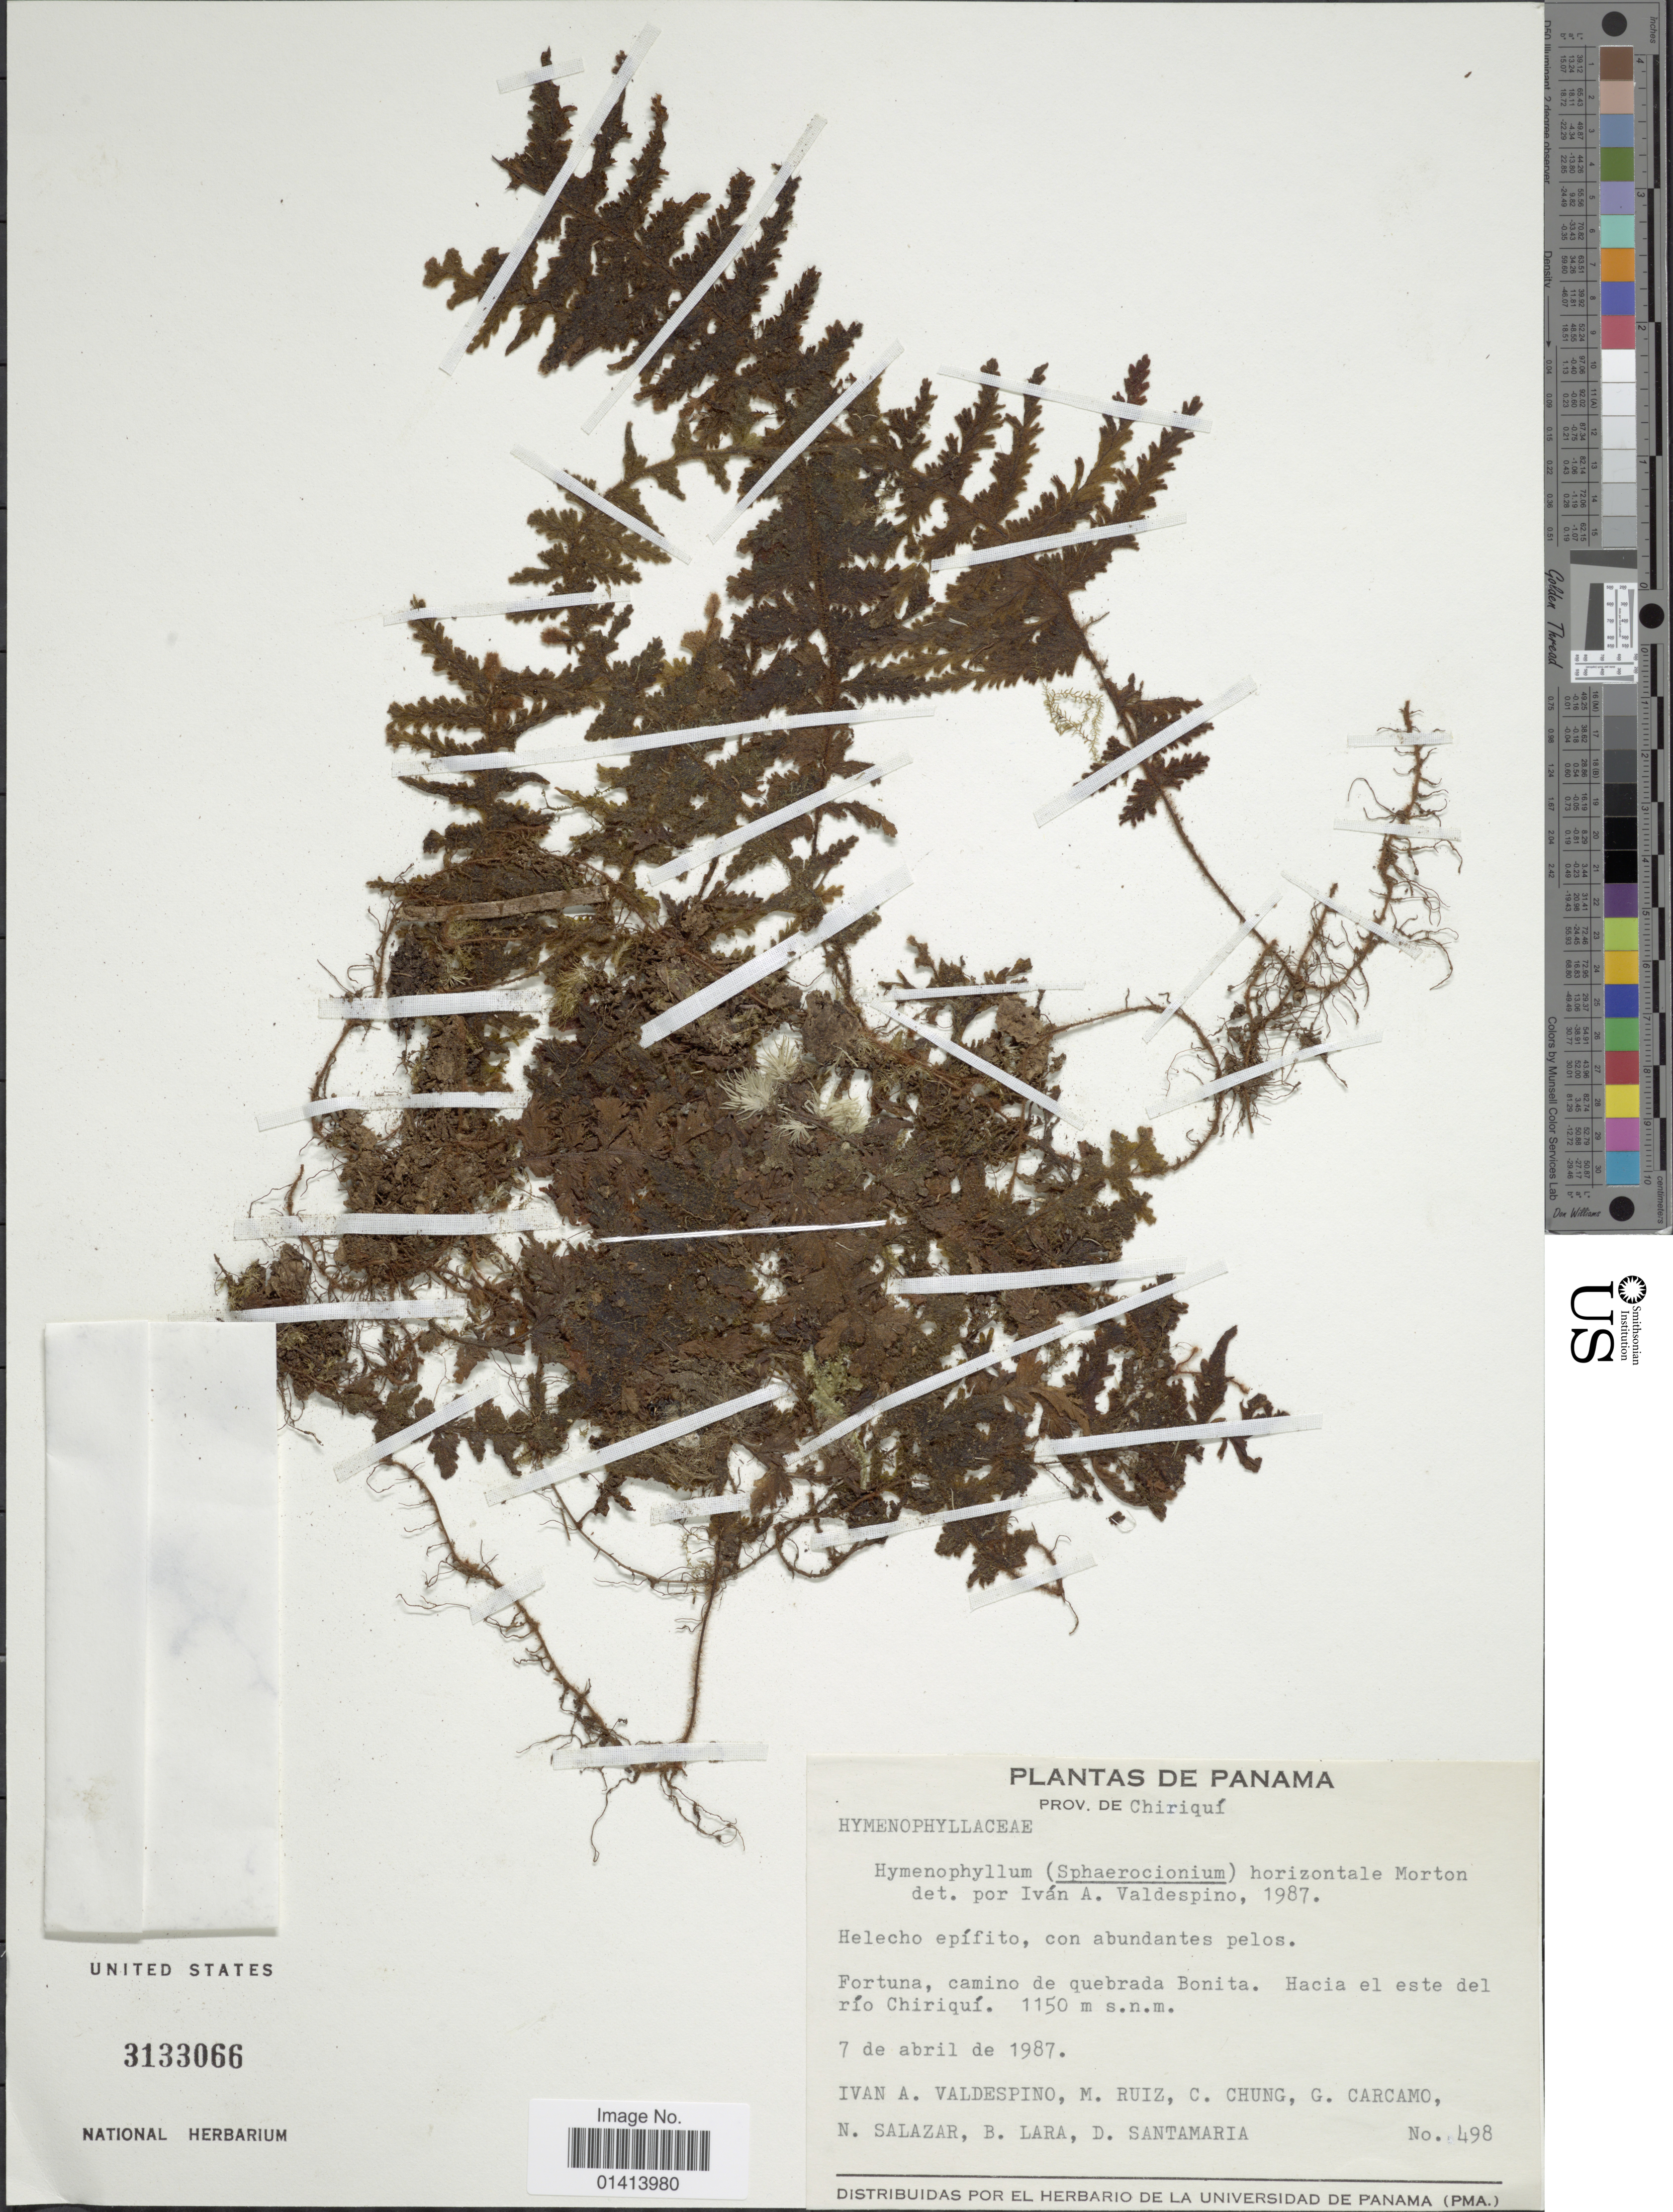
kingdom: Plantae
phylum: Tracheophyta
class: Polypodiopsida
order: Hymenophyllales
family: Hymenophyllaceae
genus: Hymenophyllum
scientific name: Hymenophyllum horizontale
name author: C.V. Morton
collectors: I. A. Valdespino, M. Ruiz, C. Chung, G. Carcamo & et al.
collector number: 498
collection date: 1987-04-07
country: Panama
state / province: Chiriqui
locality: Fortuna , camino de quebrada Bonita. hacia el este del río Chriquí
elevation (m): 1150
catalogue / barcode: US 3133066